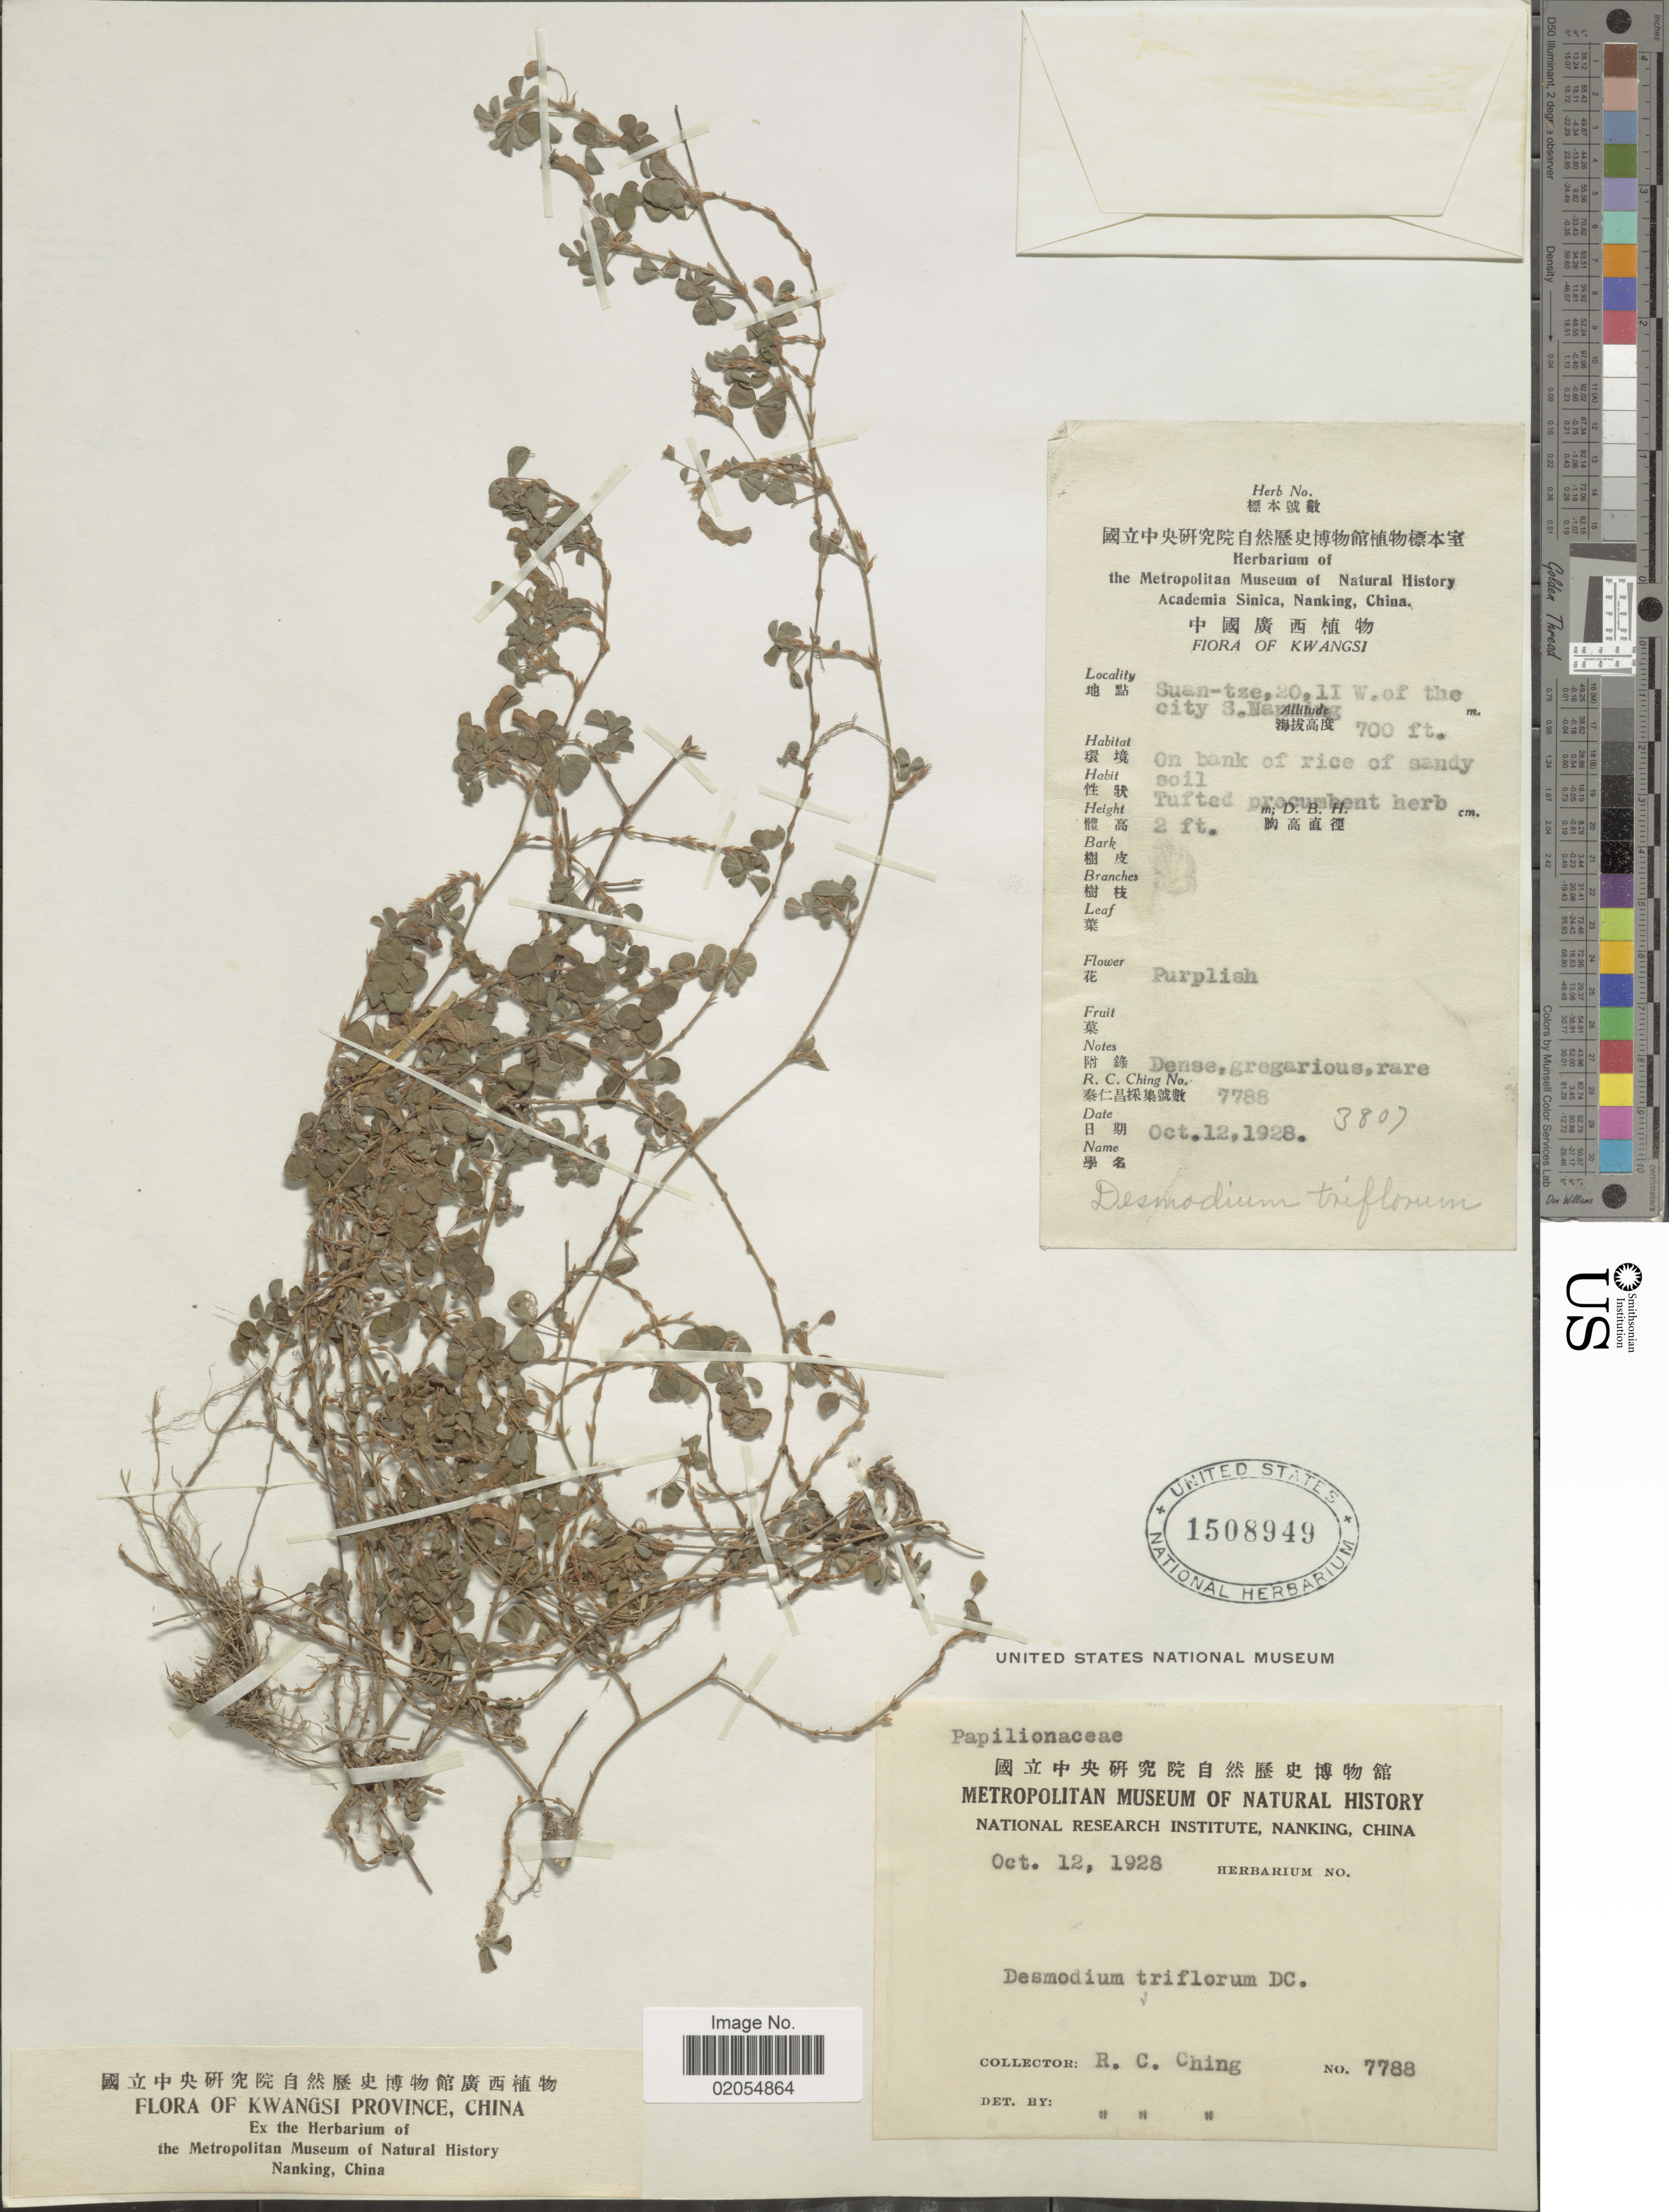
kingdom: Plantae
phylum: Tracheophyta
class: Magnoliopsida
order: Fabales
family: Fabaceae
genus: Grona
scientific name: Grona triflora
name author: (L.) H. Ohashi & K. Ohashi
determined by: Strong, Mark T., (BOT), Smithsonian Institution - National Museum of Natural History (UNITED STATES)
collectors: R. C. Ching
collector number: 7788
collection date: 1928-10-12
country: China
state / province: Guangxi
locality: Kwangsi Province, Suan-tze, 20, II W. of the city S. [illegible text]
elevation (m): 213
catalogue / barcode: US 1508949